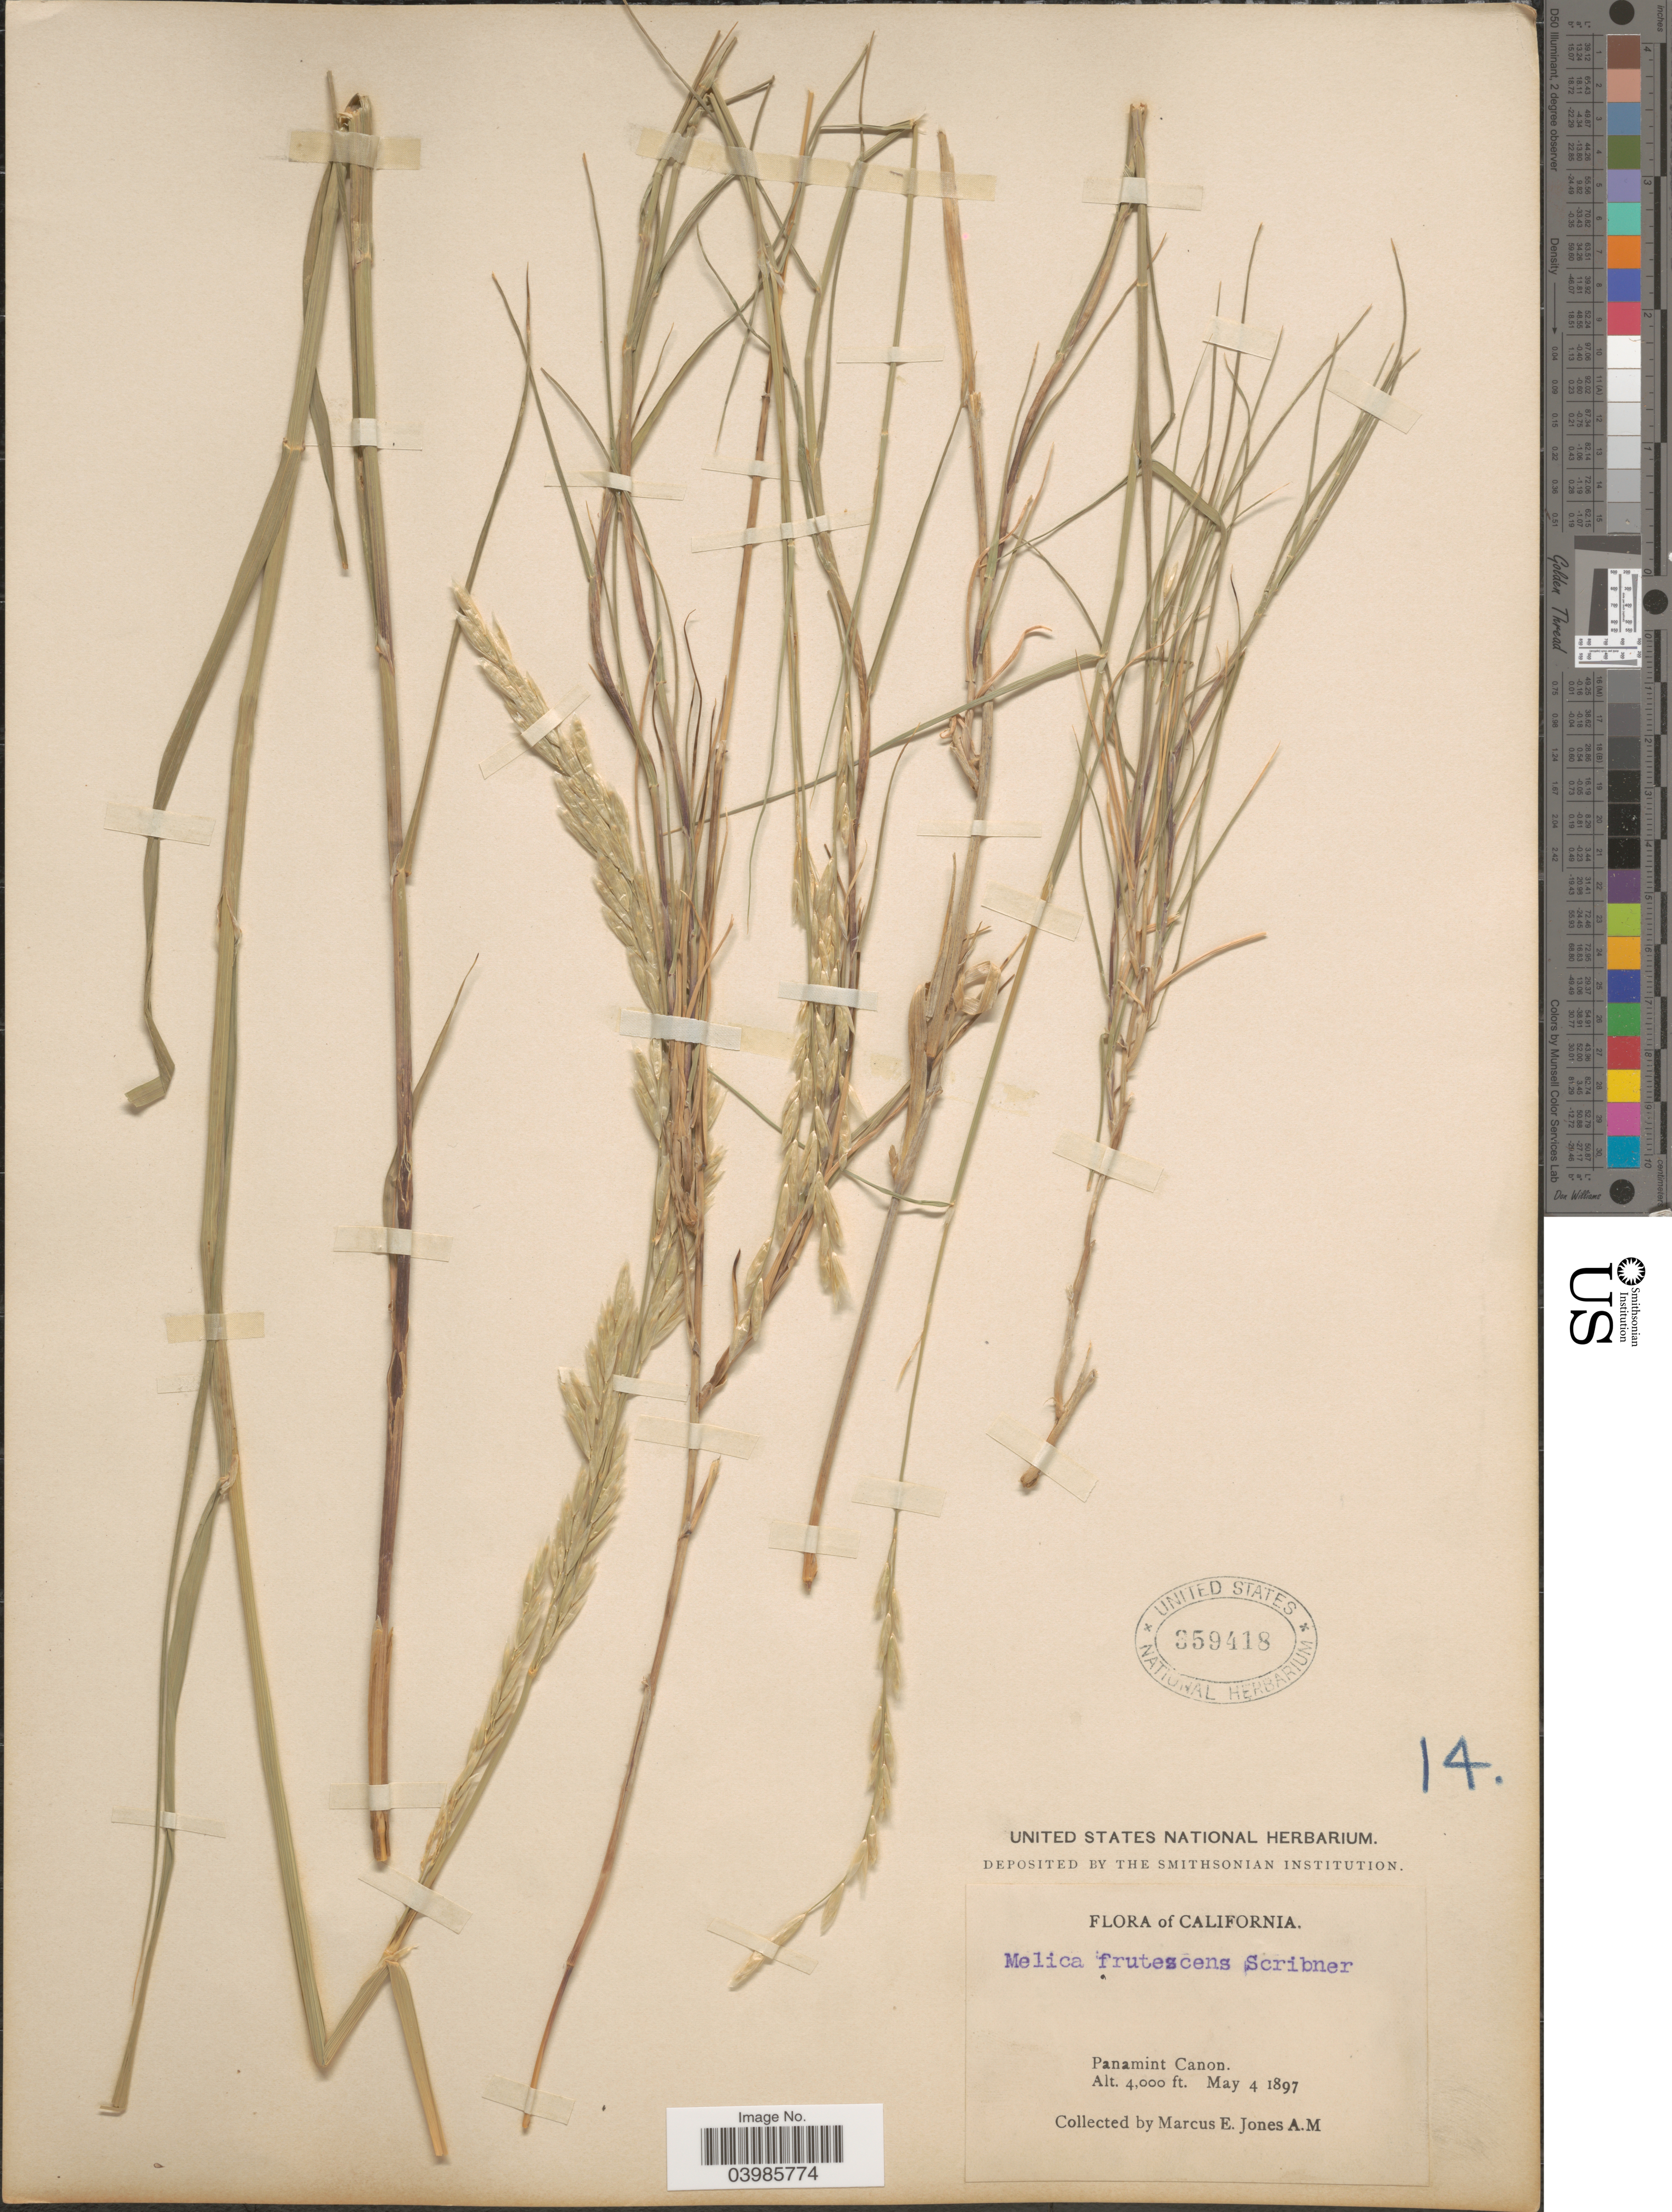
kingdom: Plantae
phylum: Tracheophyta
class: Liliopsida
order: Poales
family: Poaceae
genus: Melica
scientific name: Melica frutescens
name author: Scribn.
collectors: M. E. Jones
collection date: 1897-05-04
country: United States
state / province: California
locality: Panamint Canon.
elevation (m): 1219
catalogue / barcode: US 359418